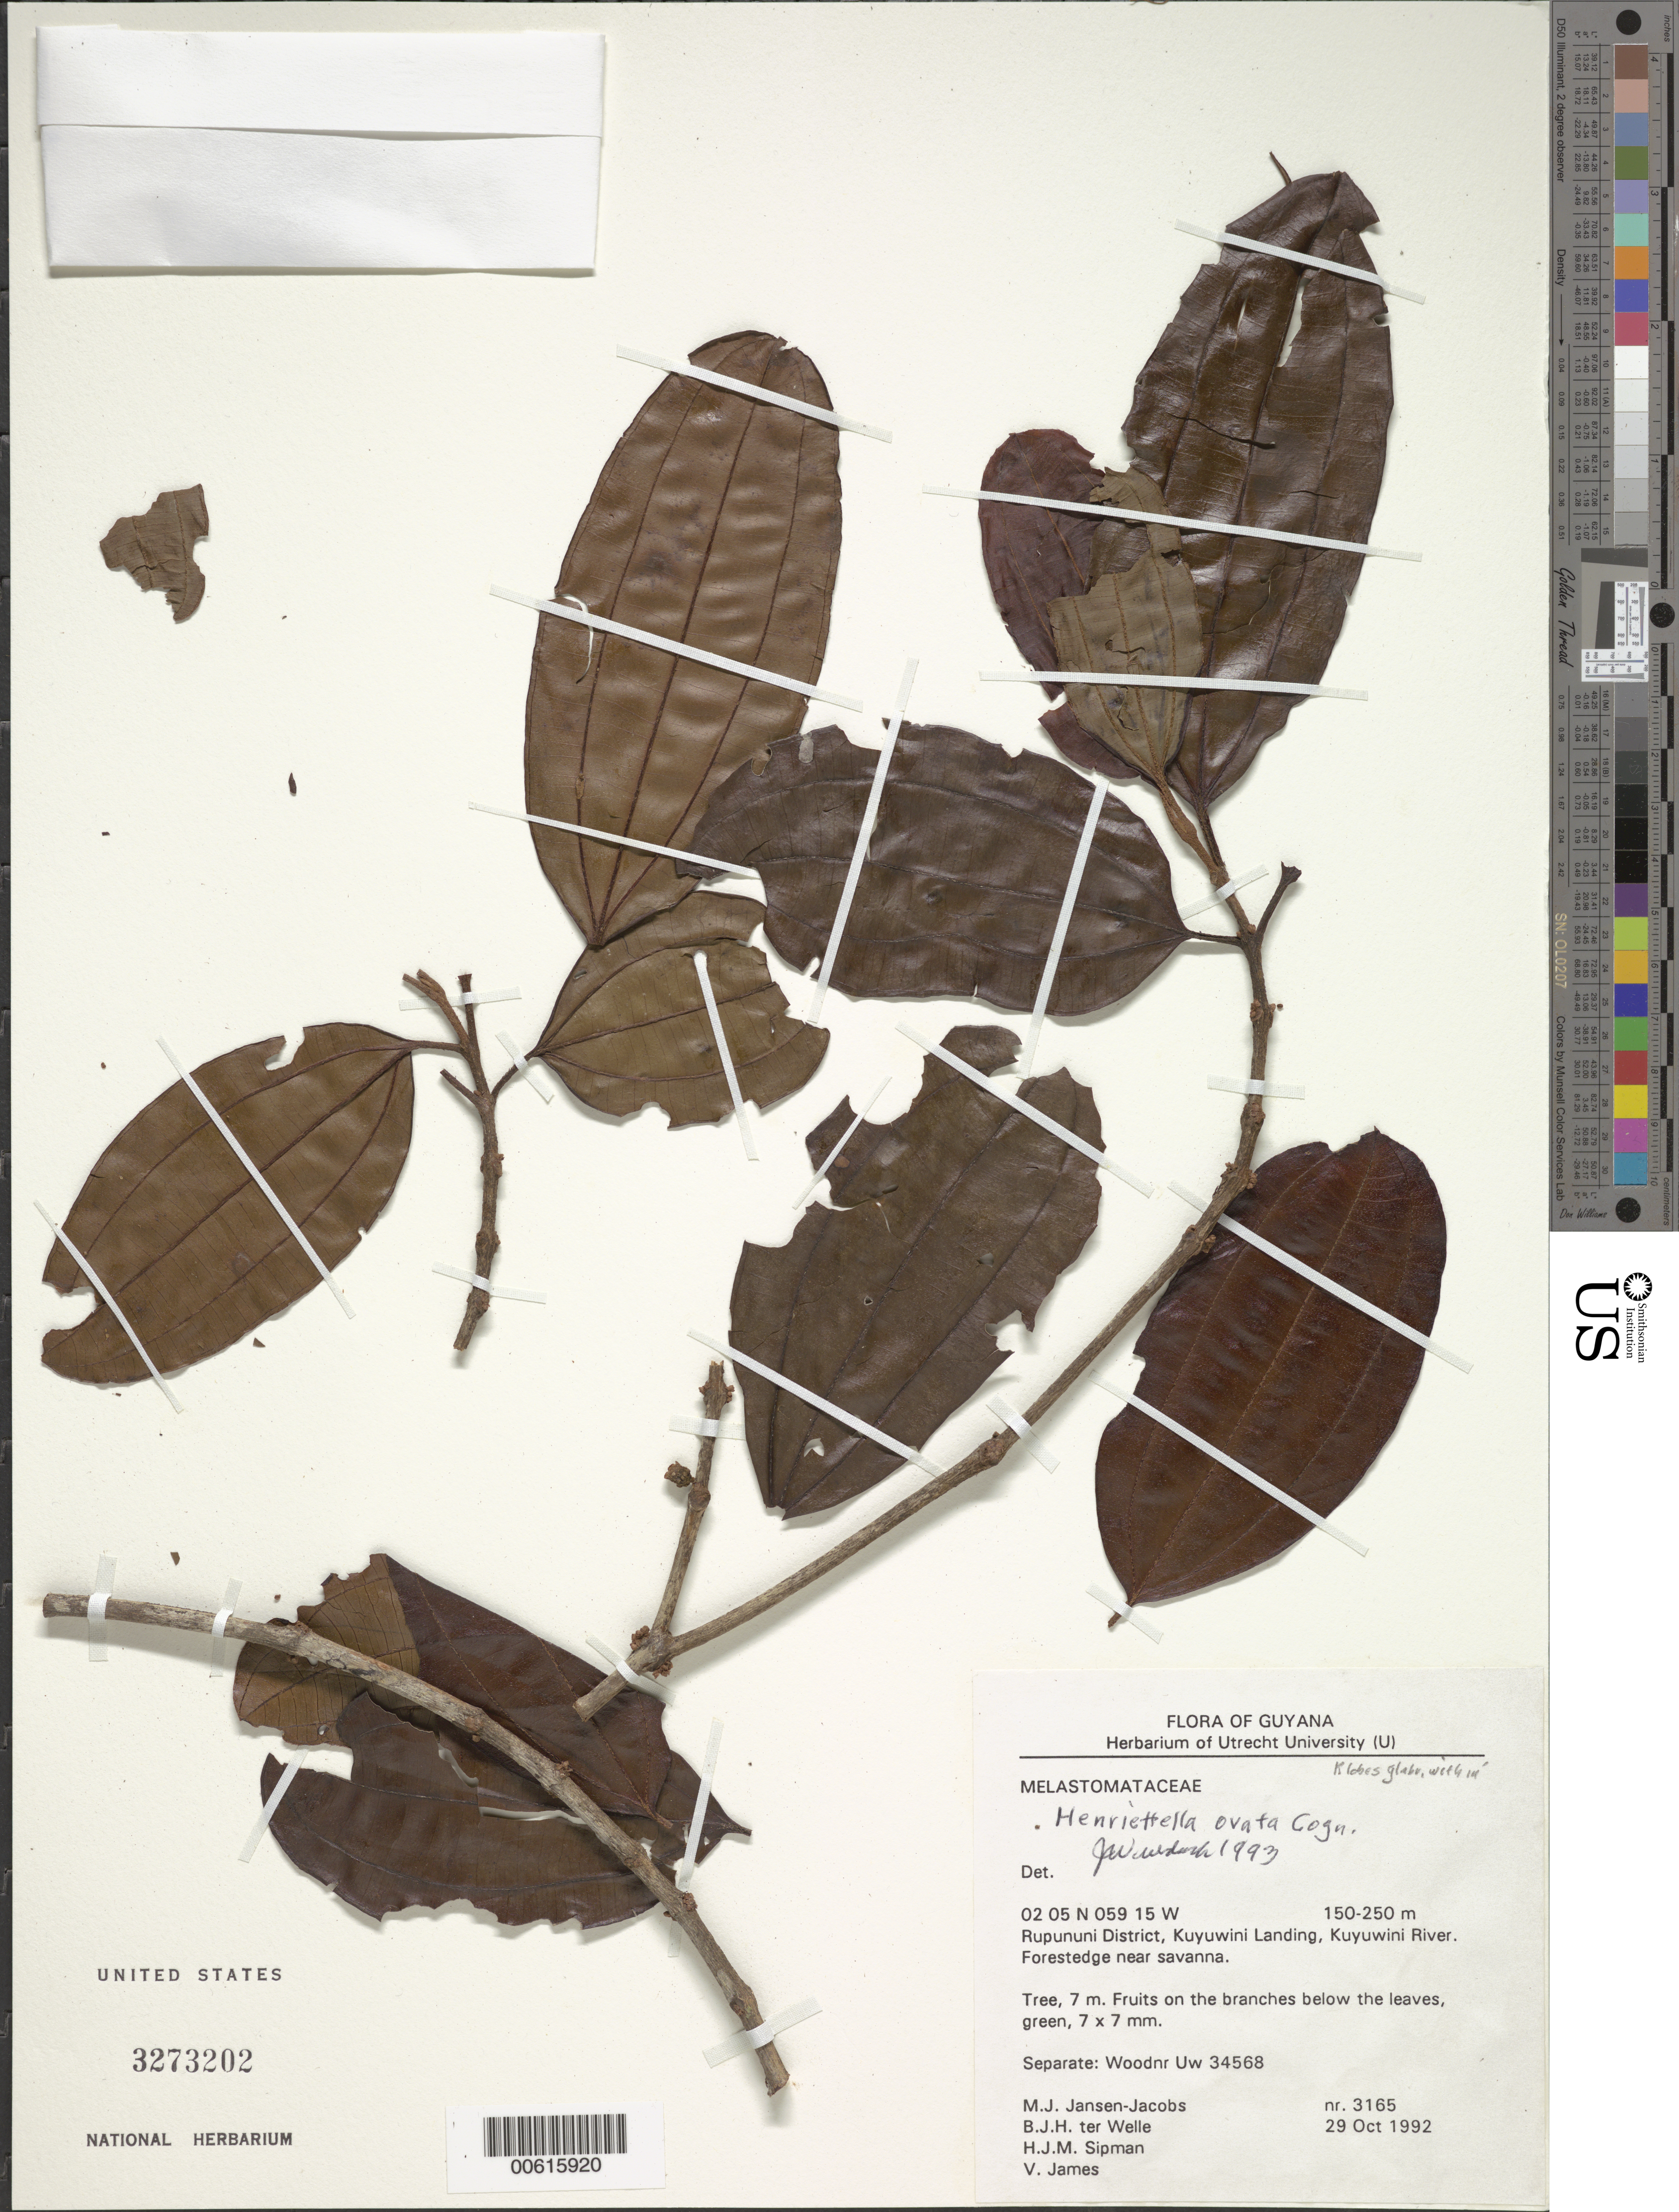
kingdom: Plantae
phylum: Tracheophyta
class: Magnoliopsida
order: Myrtales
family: Melastomataceae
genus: Henriettea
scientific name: Henriettea ovata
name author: (Cogn.) Penneys et al.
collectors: M. J. Jansen-Jacobs, B. Welle, H. J. M. Sipman & V. James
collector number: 3165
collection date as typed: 29-Oct-92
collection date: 1992-10-29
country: Guyana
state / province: U. Takutu-U. Essequibo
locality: Kuyuwini Landing, Kuyuwini River, Rupununi District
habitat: Forest edge near savanna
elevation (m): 150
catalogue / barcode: US 3273202